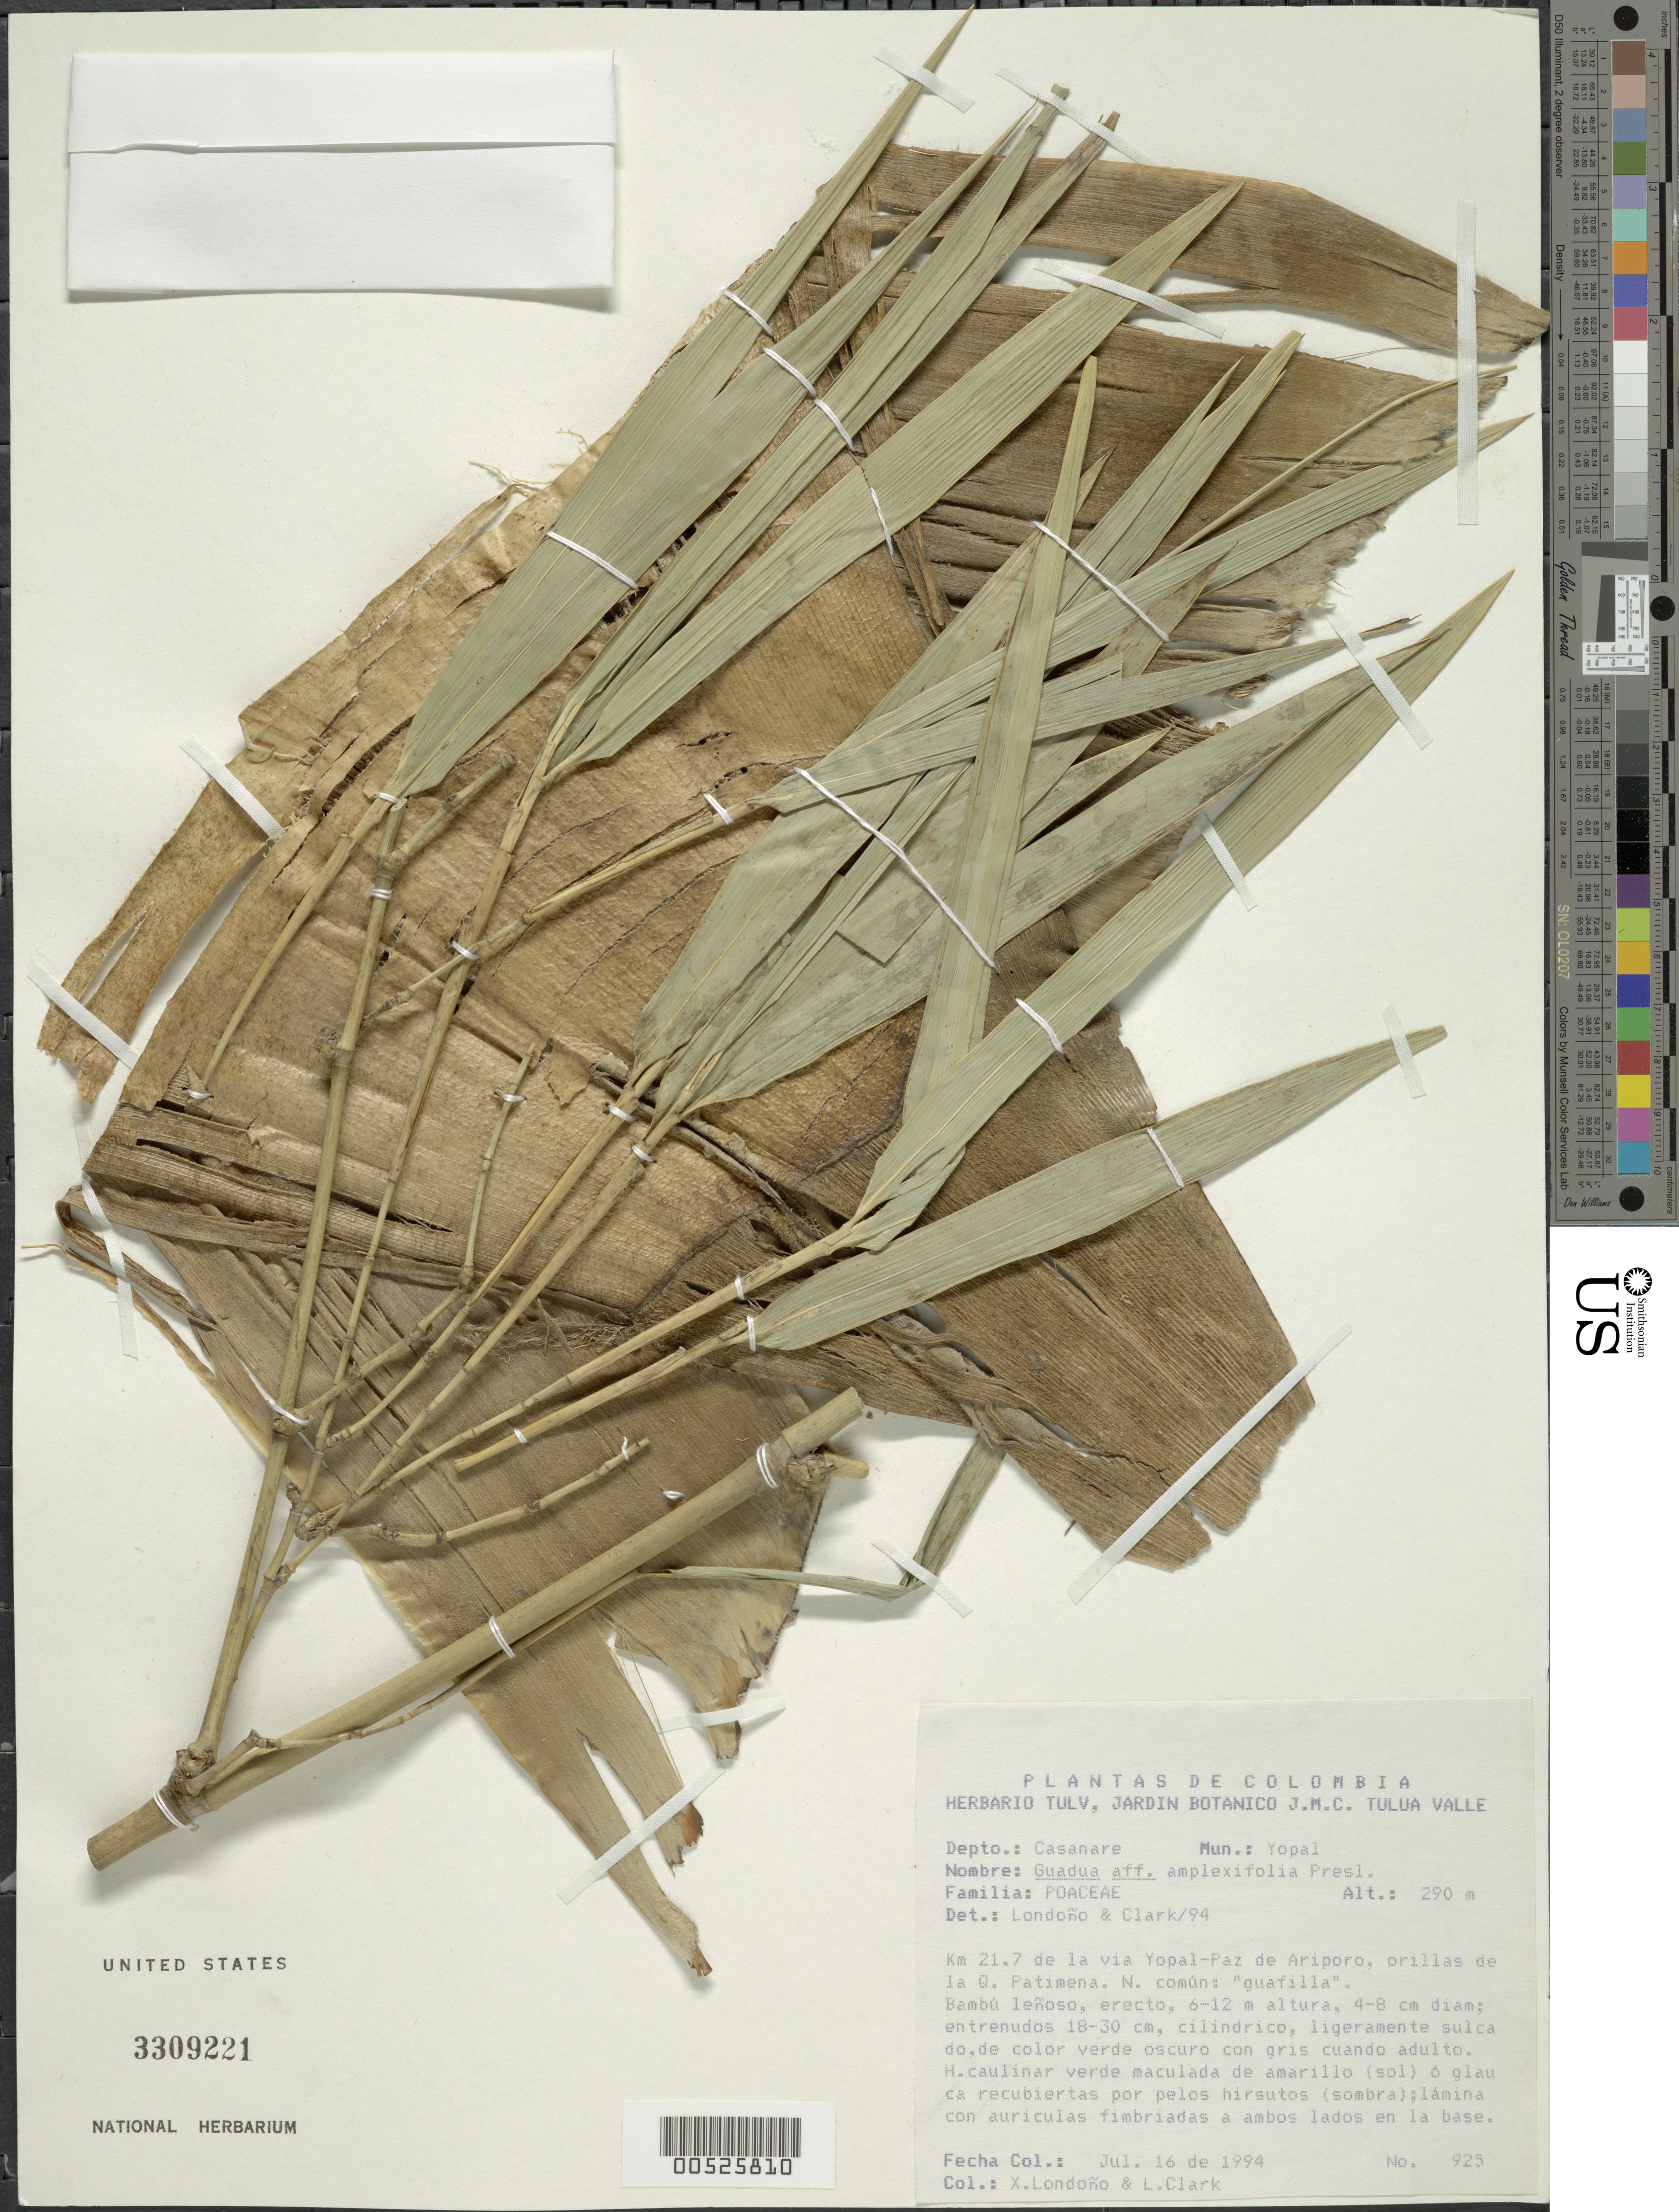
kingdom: Plantae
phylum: Tracheophyta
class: Liliopsida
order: Poales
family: Poaceae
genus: Guadua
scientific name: Guadua amplexifolia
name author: J. Presl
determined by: Londoño, X.; Clark, L. G.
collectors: X. Londoño & L. G. Clark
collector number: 925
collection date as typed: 16 Jul 1994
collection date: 1994-07-16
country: Colombia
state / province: Casanare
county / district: Yopal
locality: Km 21.7 de la via Yopal - Paz de Ariporo, Orilas de la Q. Patimena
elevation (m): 290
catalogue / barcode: US 3309221